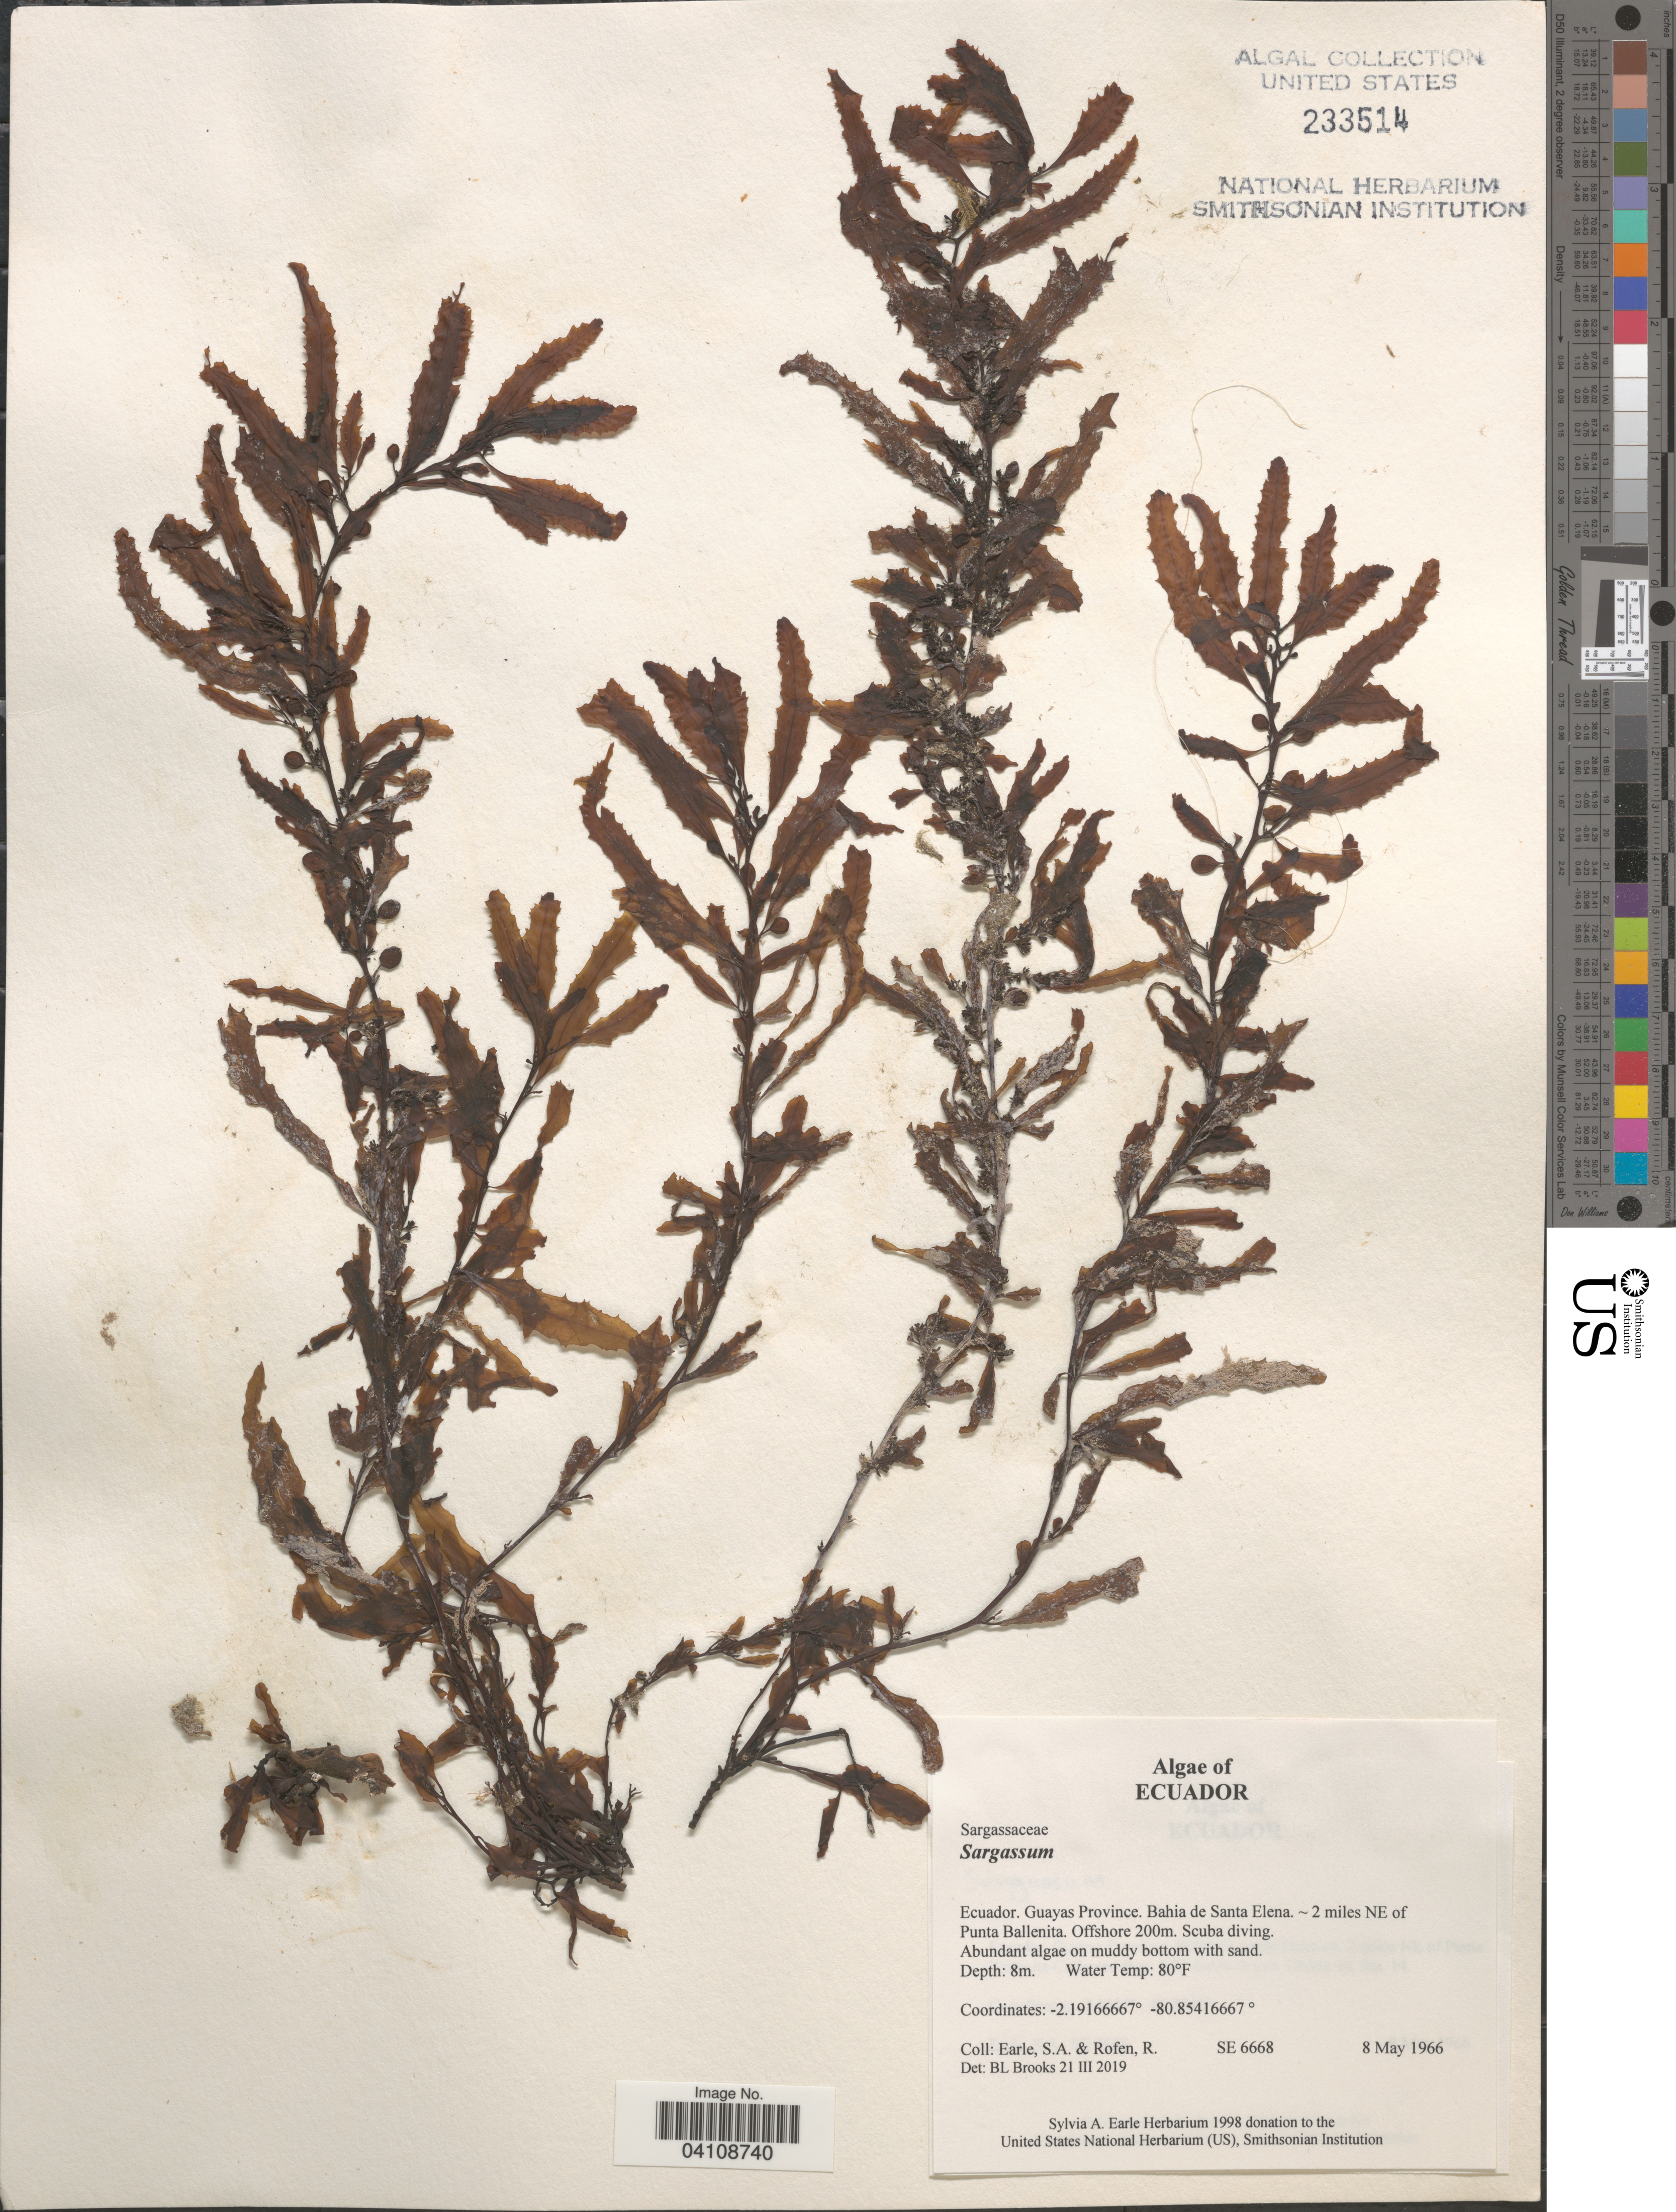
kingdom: Chromista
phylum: Ochrophyta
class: Phaeophyceae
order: Fucales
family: Sargassaceae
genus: Sargassum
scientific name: Sargassum sp.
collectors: S. A. Earle & R. Rofen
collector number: SE6668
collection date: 1966-05-08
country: Ecuador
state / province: Guayas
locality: Bahia de Santa Elena ~ 2 miles NE of Punta Ballenita. Offshore 200m.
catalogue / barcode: US 233514